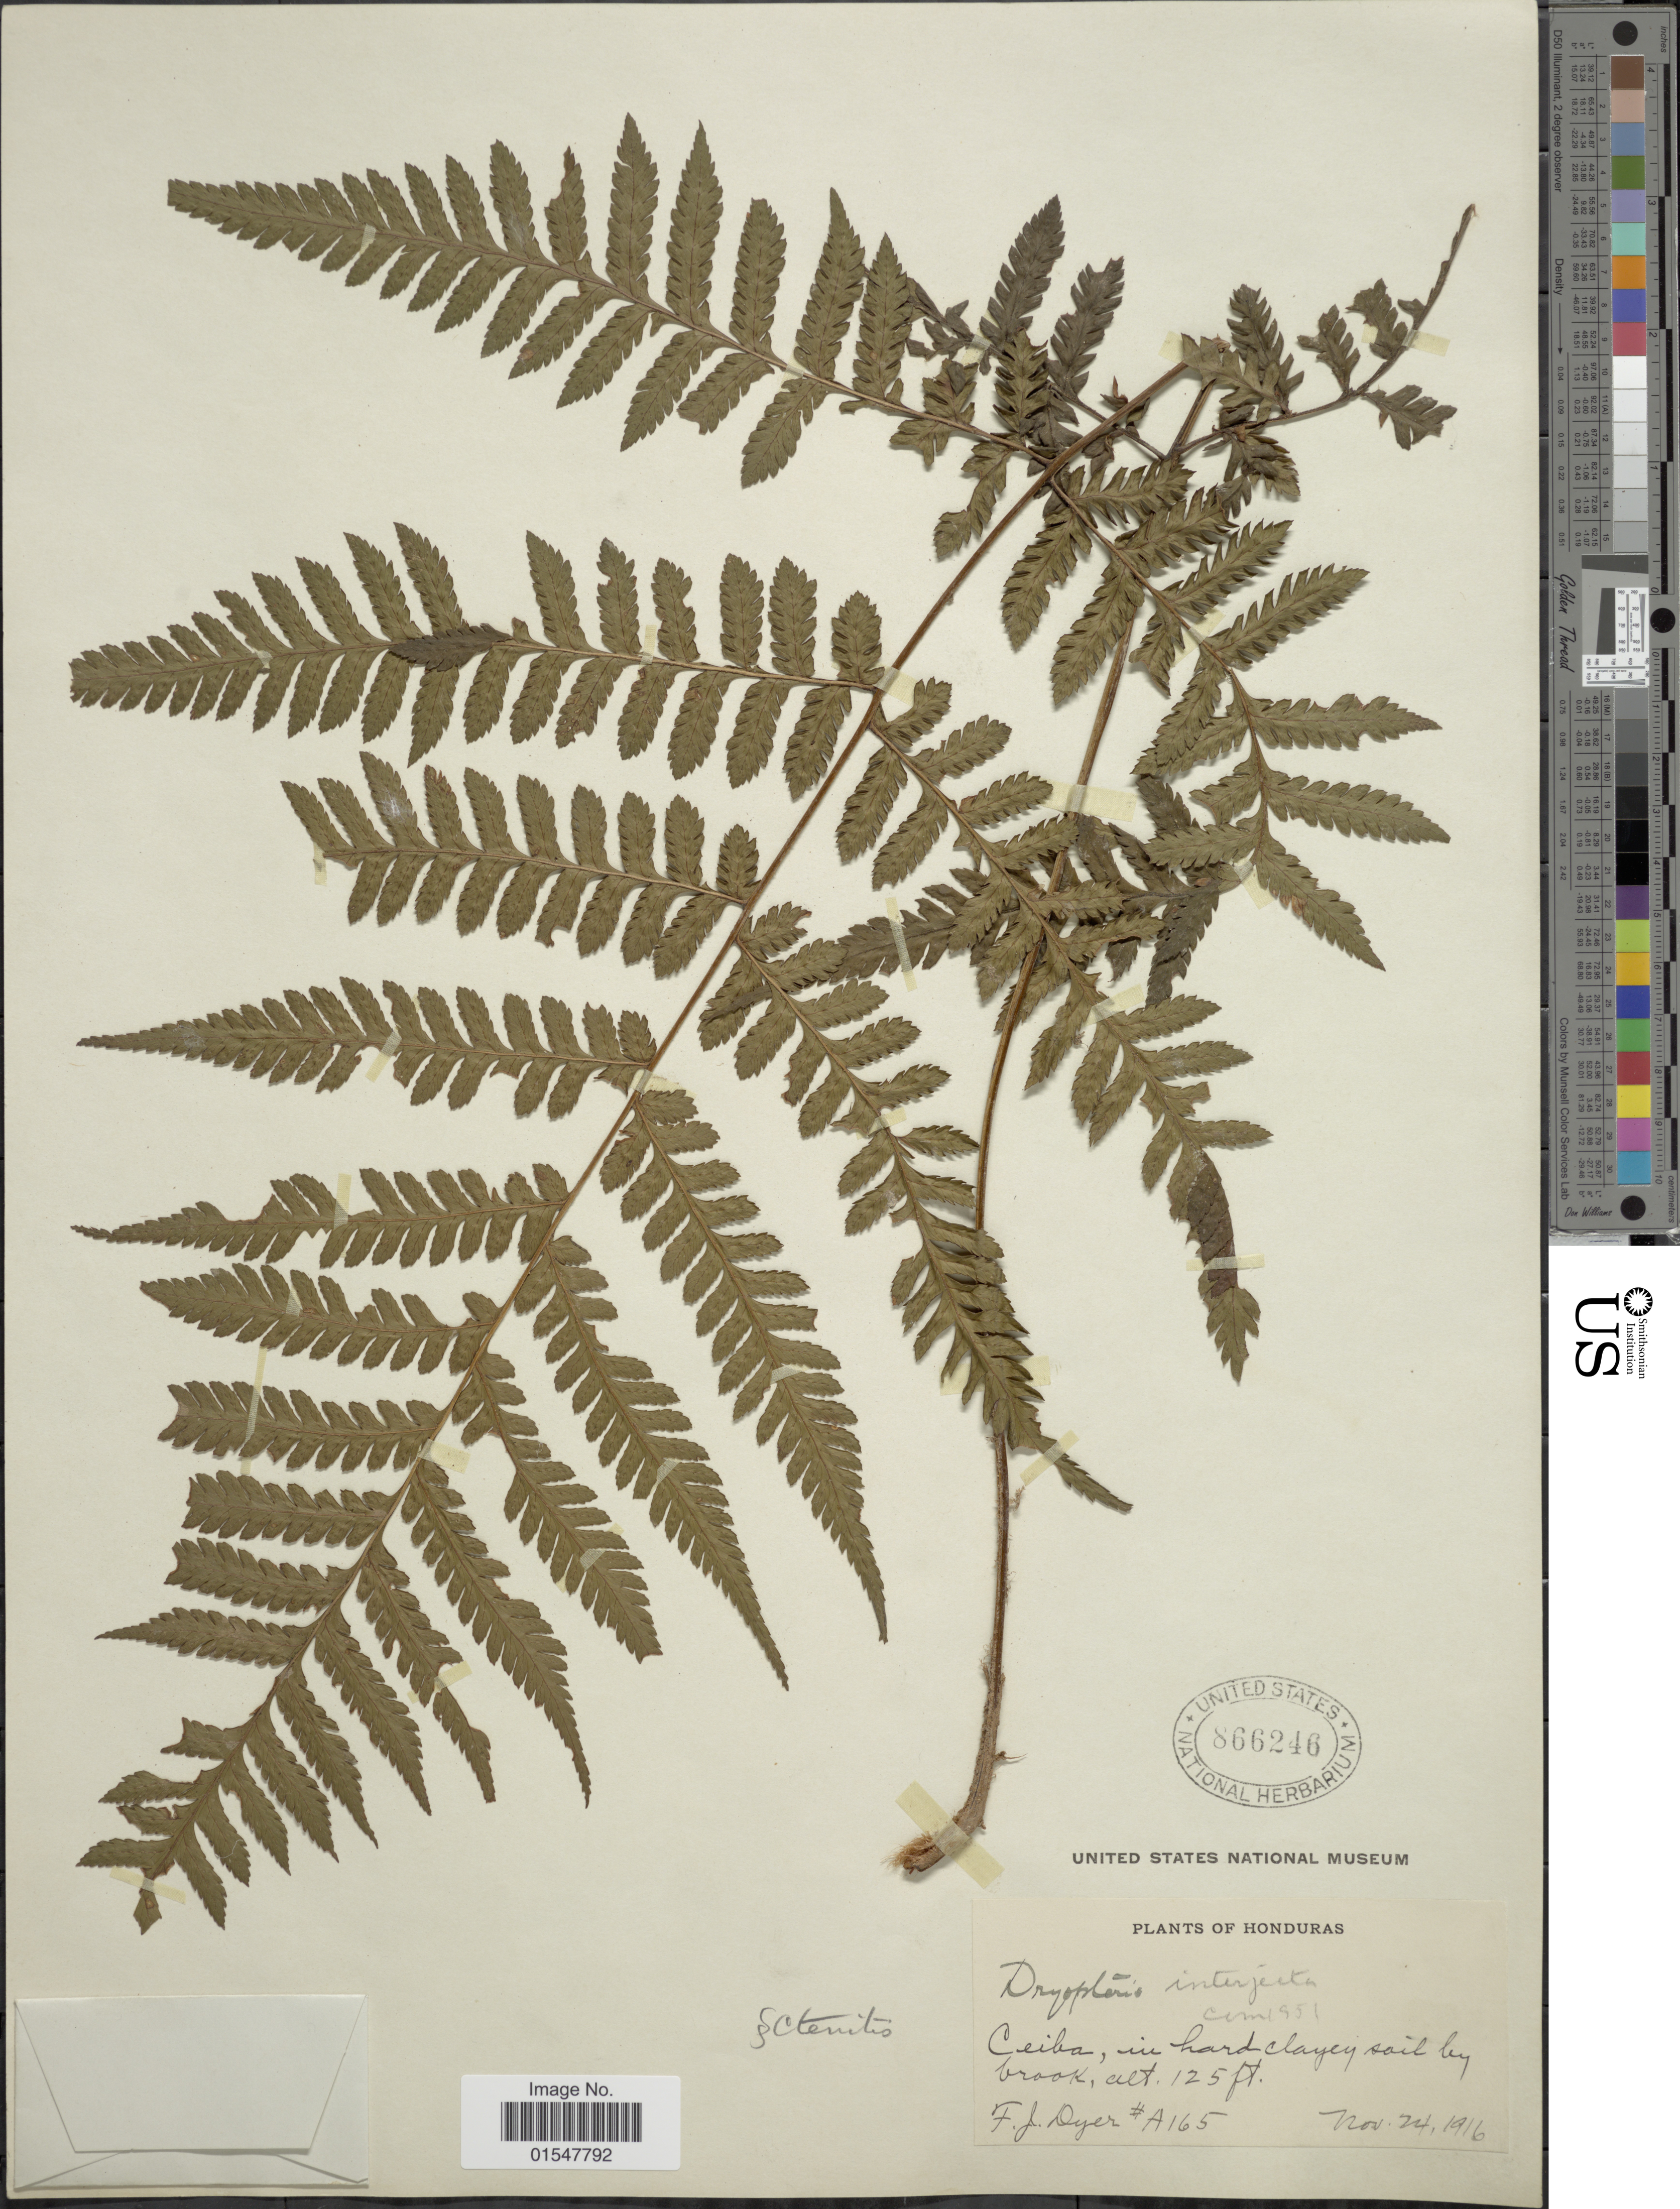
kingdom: Plantae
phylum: Tracheophyta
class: Polypodiopsida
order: Polypodiales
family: Dryopteridaceae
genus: Ctenitis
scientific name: Ctenitis interjecta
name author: (C. Chr.) Ching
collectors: F. J. Dyer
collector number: A 165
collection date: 1916-11-24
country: Honduras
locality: Ceiba, in hard clayey soil by brook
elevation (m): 38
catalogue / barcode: US 866246